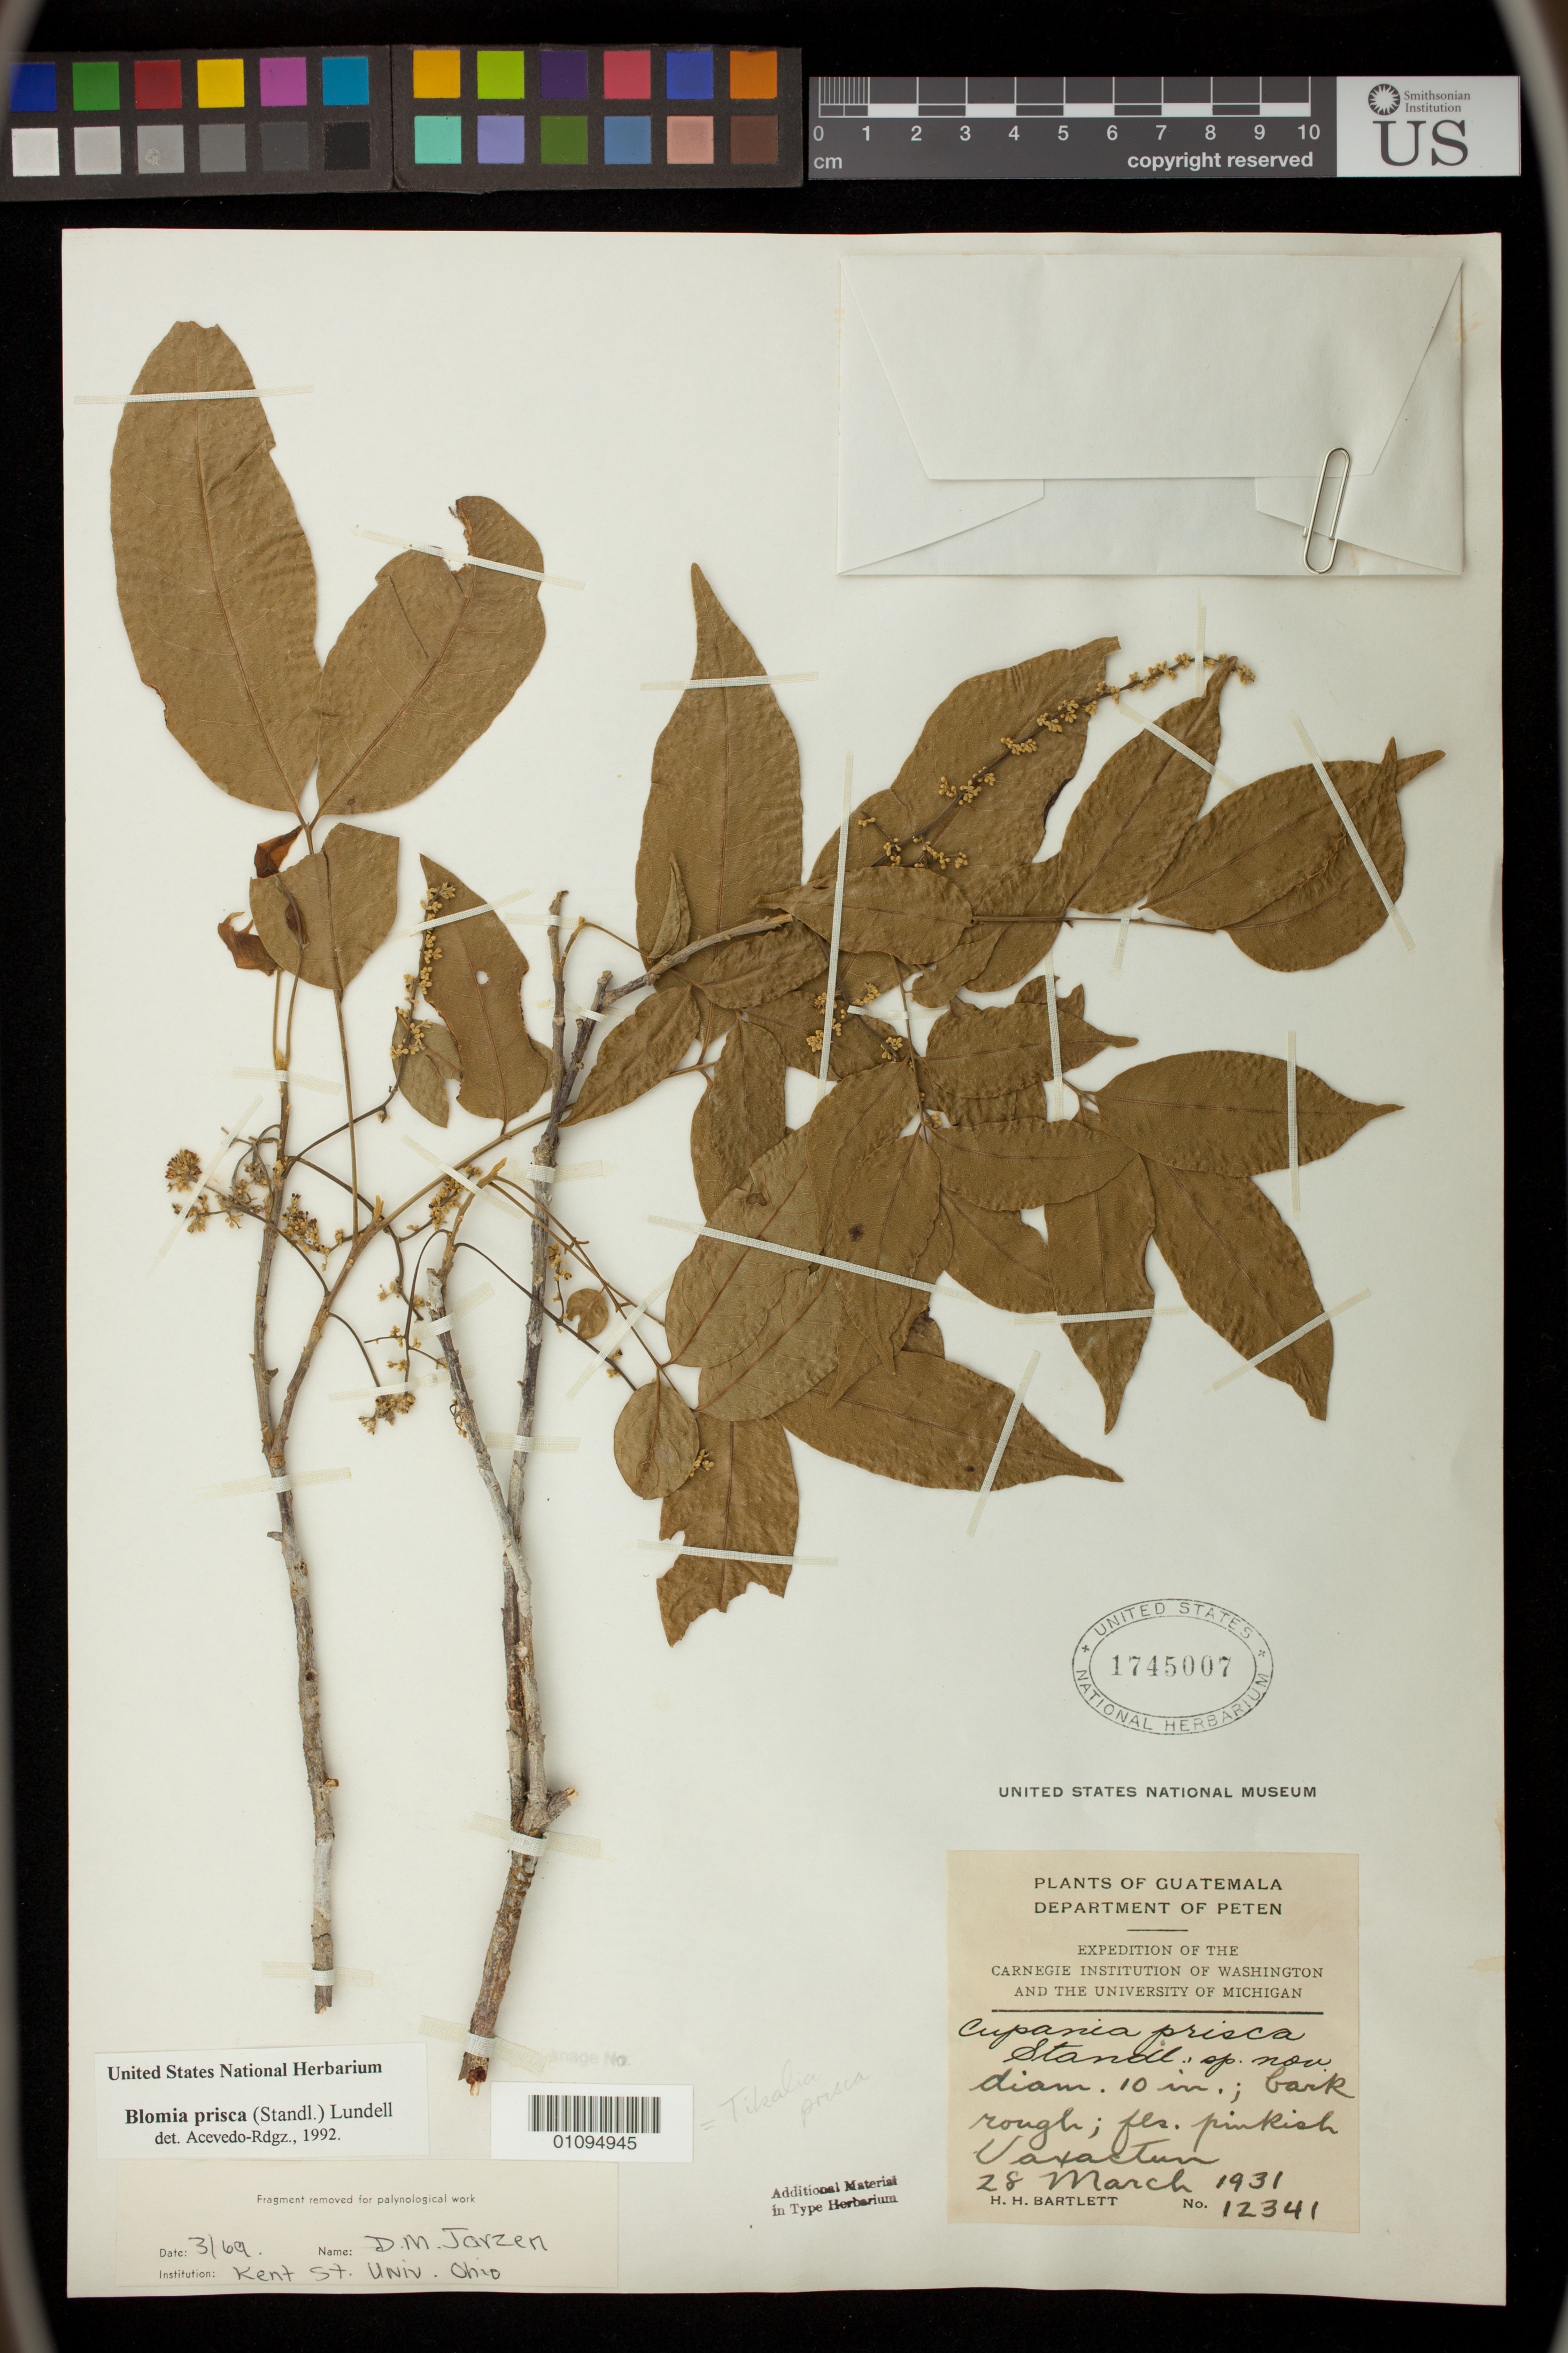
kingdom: Plantae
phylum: Tracheophyta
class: Magnoliopsida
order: Sapindales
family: Sapindaceae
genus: Cupania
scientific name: Cupania prisca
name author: Standl.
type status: Isotype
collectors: H. H. Bartlett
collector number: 12341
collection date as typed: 28 Mar 1931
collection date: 1931-03-28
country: Guatemala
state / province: El Petén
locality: Uaxactún.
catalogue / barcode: US 1745007